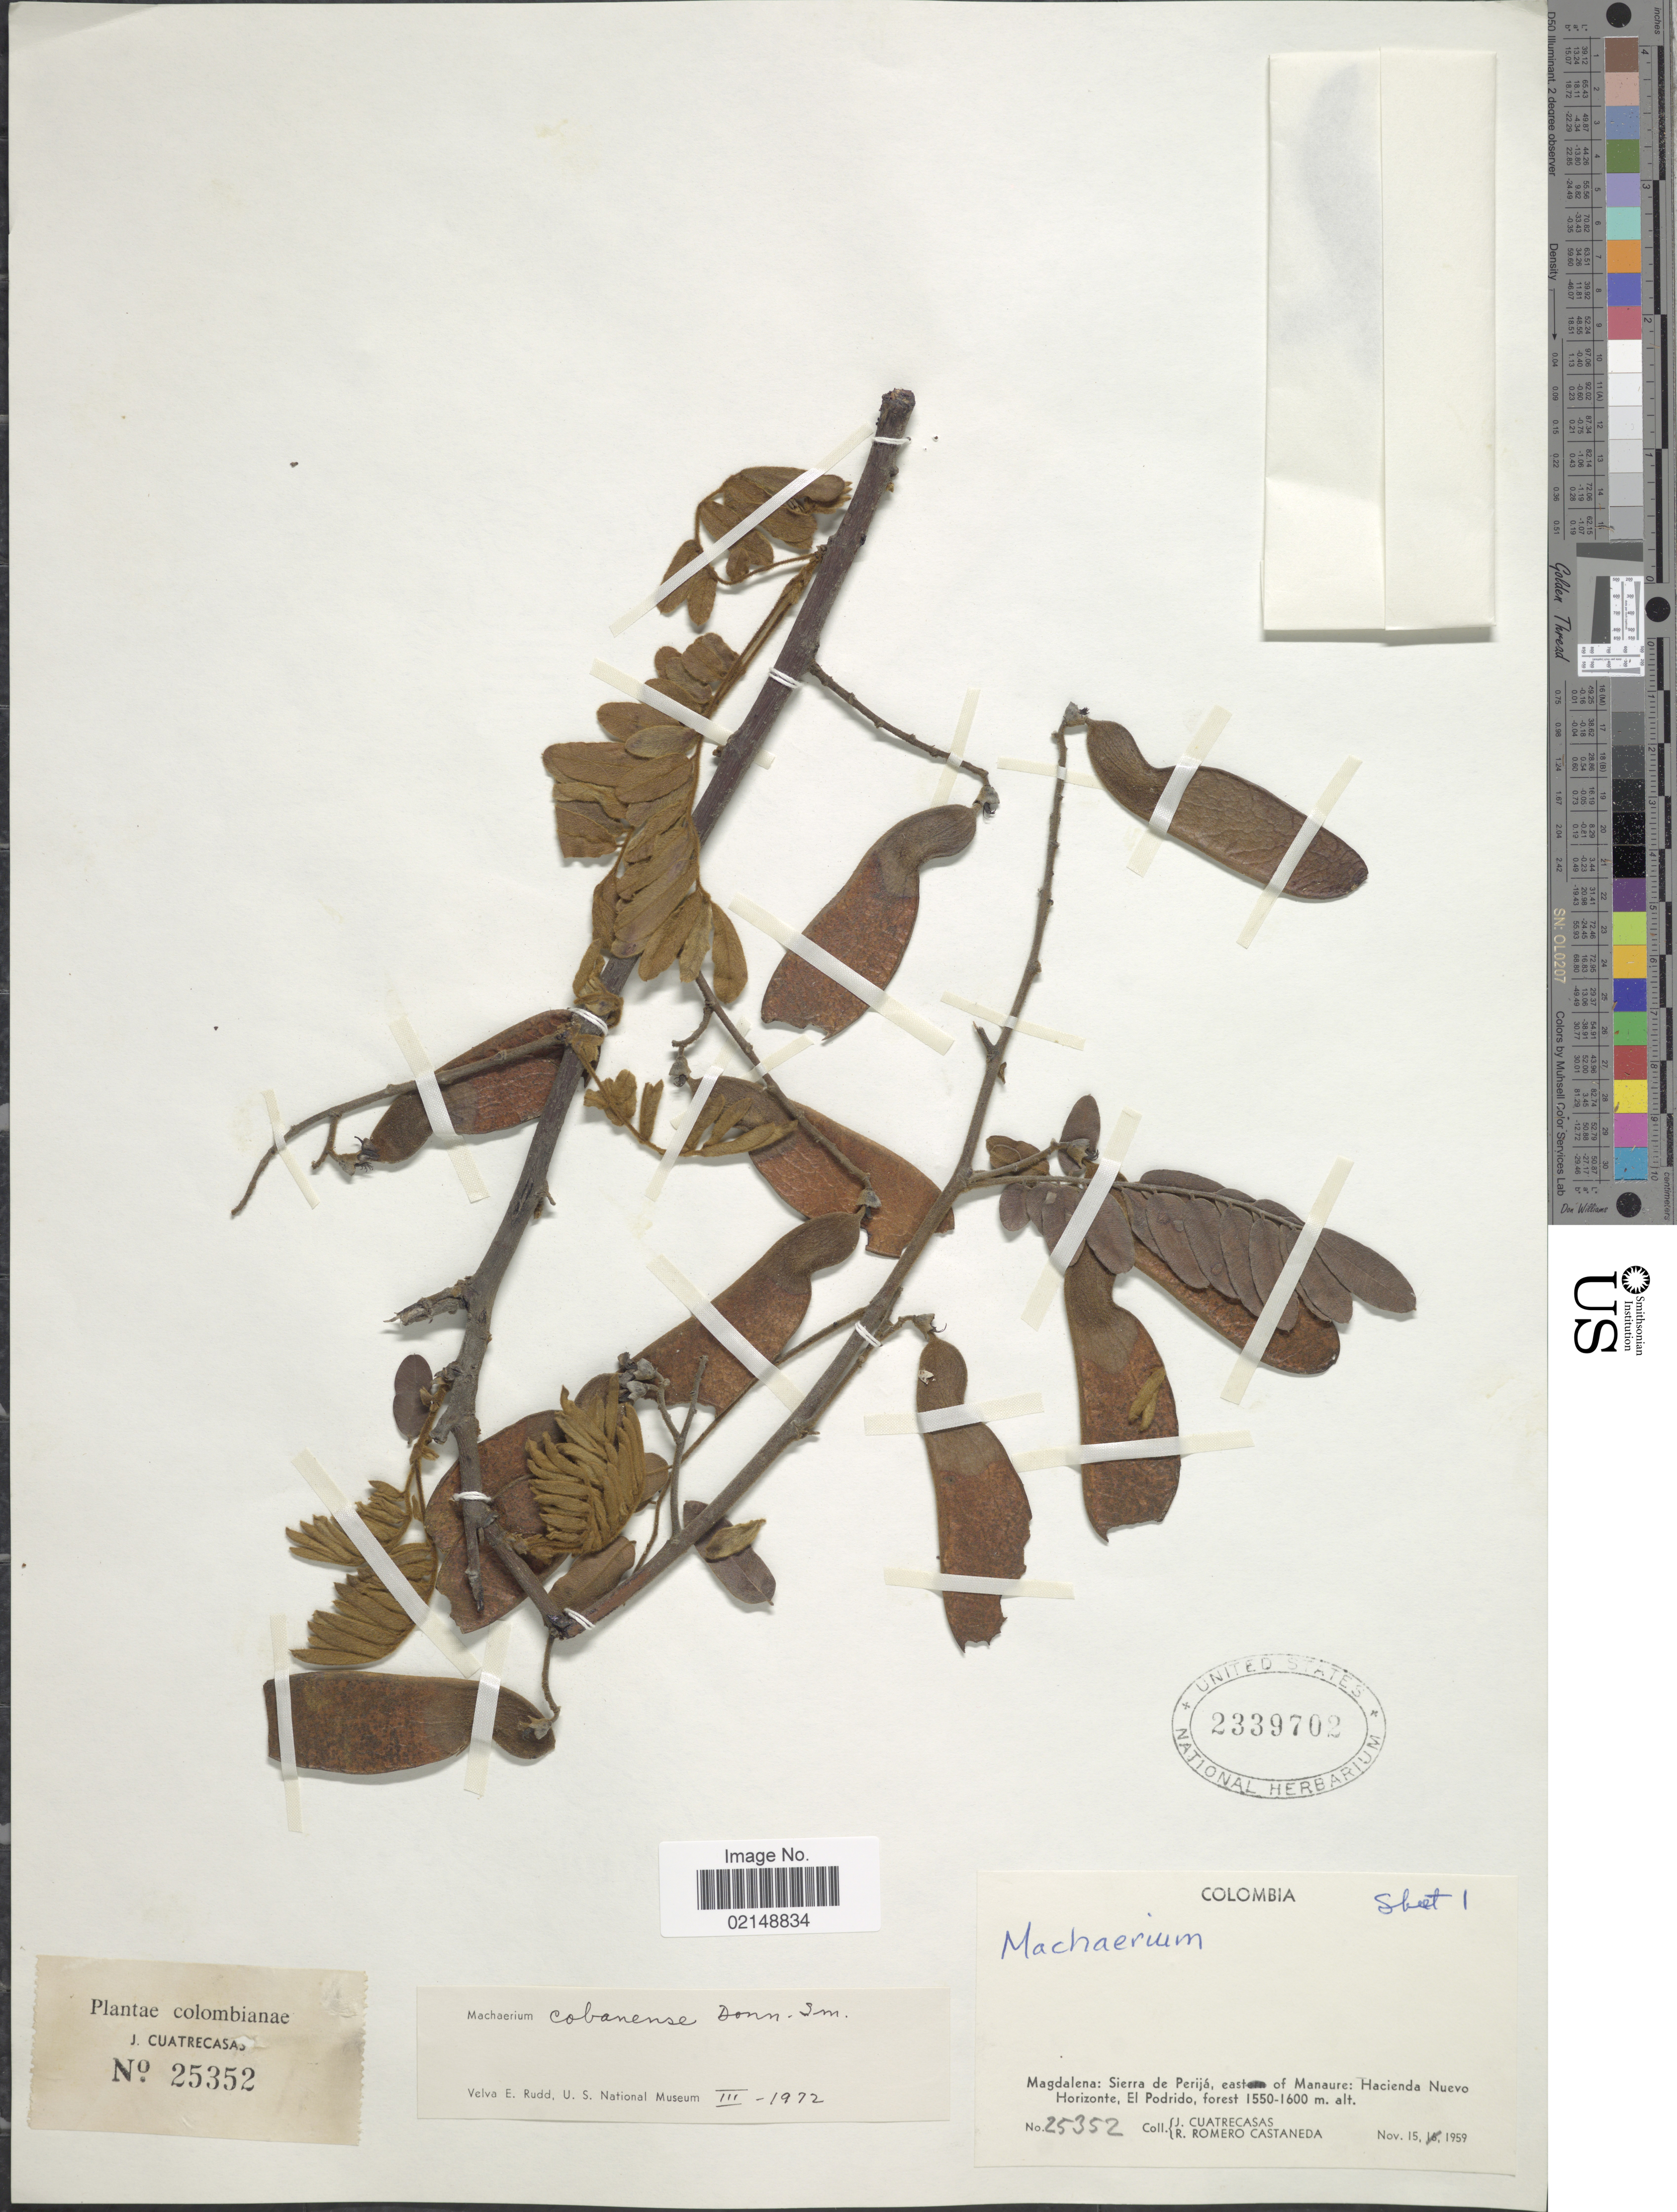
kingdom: Plantae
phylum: Tracheophyta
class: Magnoliopsida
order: Fabales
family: Fabaceae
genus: Machaerium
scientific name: Machaerium cobanense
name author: Donn. Sm.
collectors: J. Cuatrecasas & R. Romero Castañeda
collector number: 25352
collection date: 1959-11-15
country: Colombia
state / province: Magdalena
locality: Sierra de Perija, east of Manaure: Hacienda Nuevo Horizonte, El Podrido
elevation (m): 1550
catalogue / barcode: US 2339702